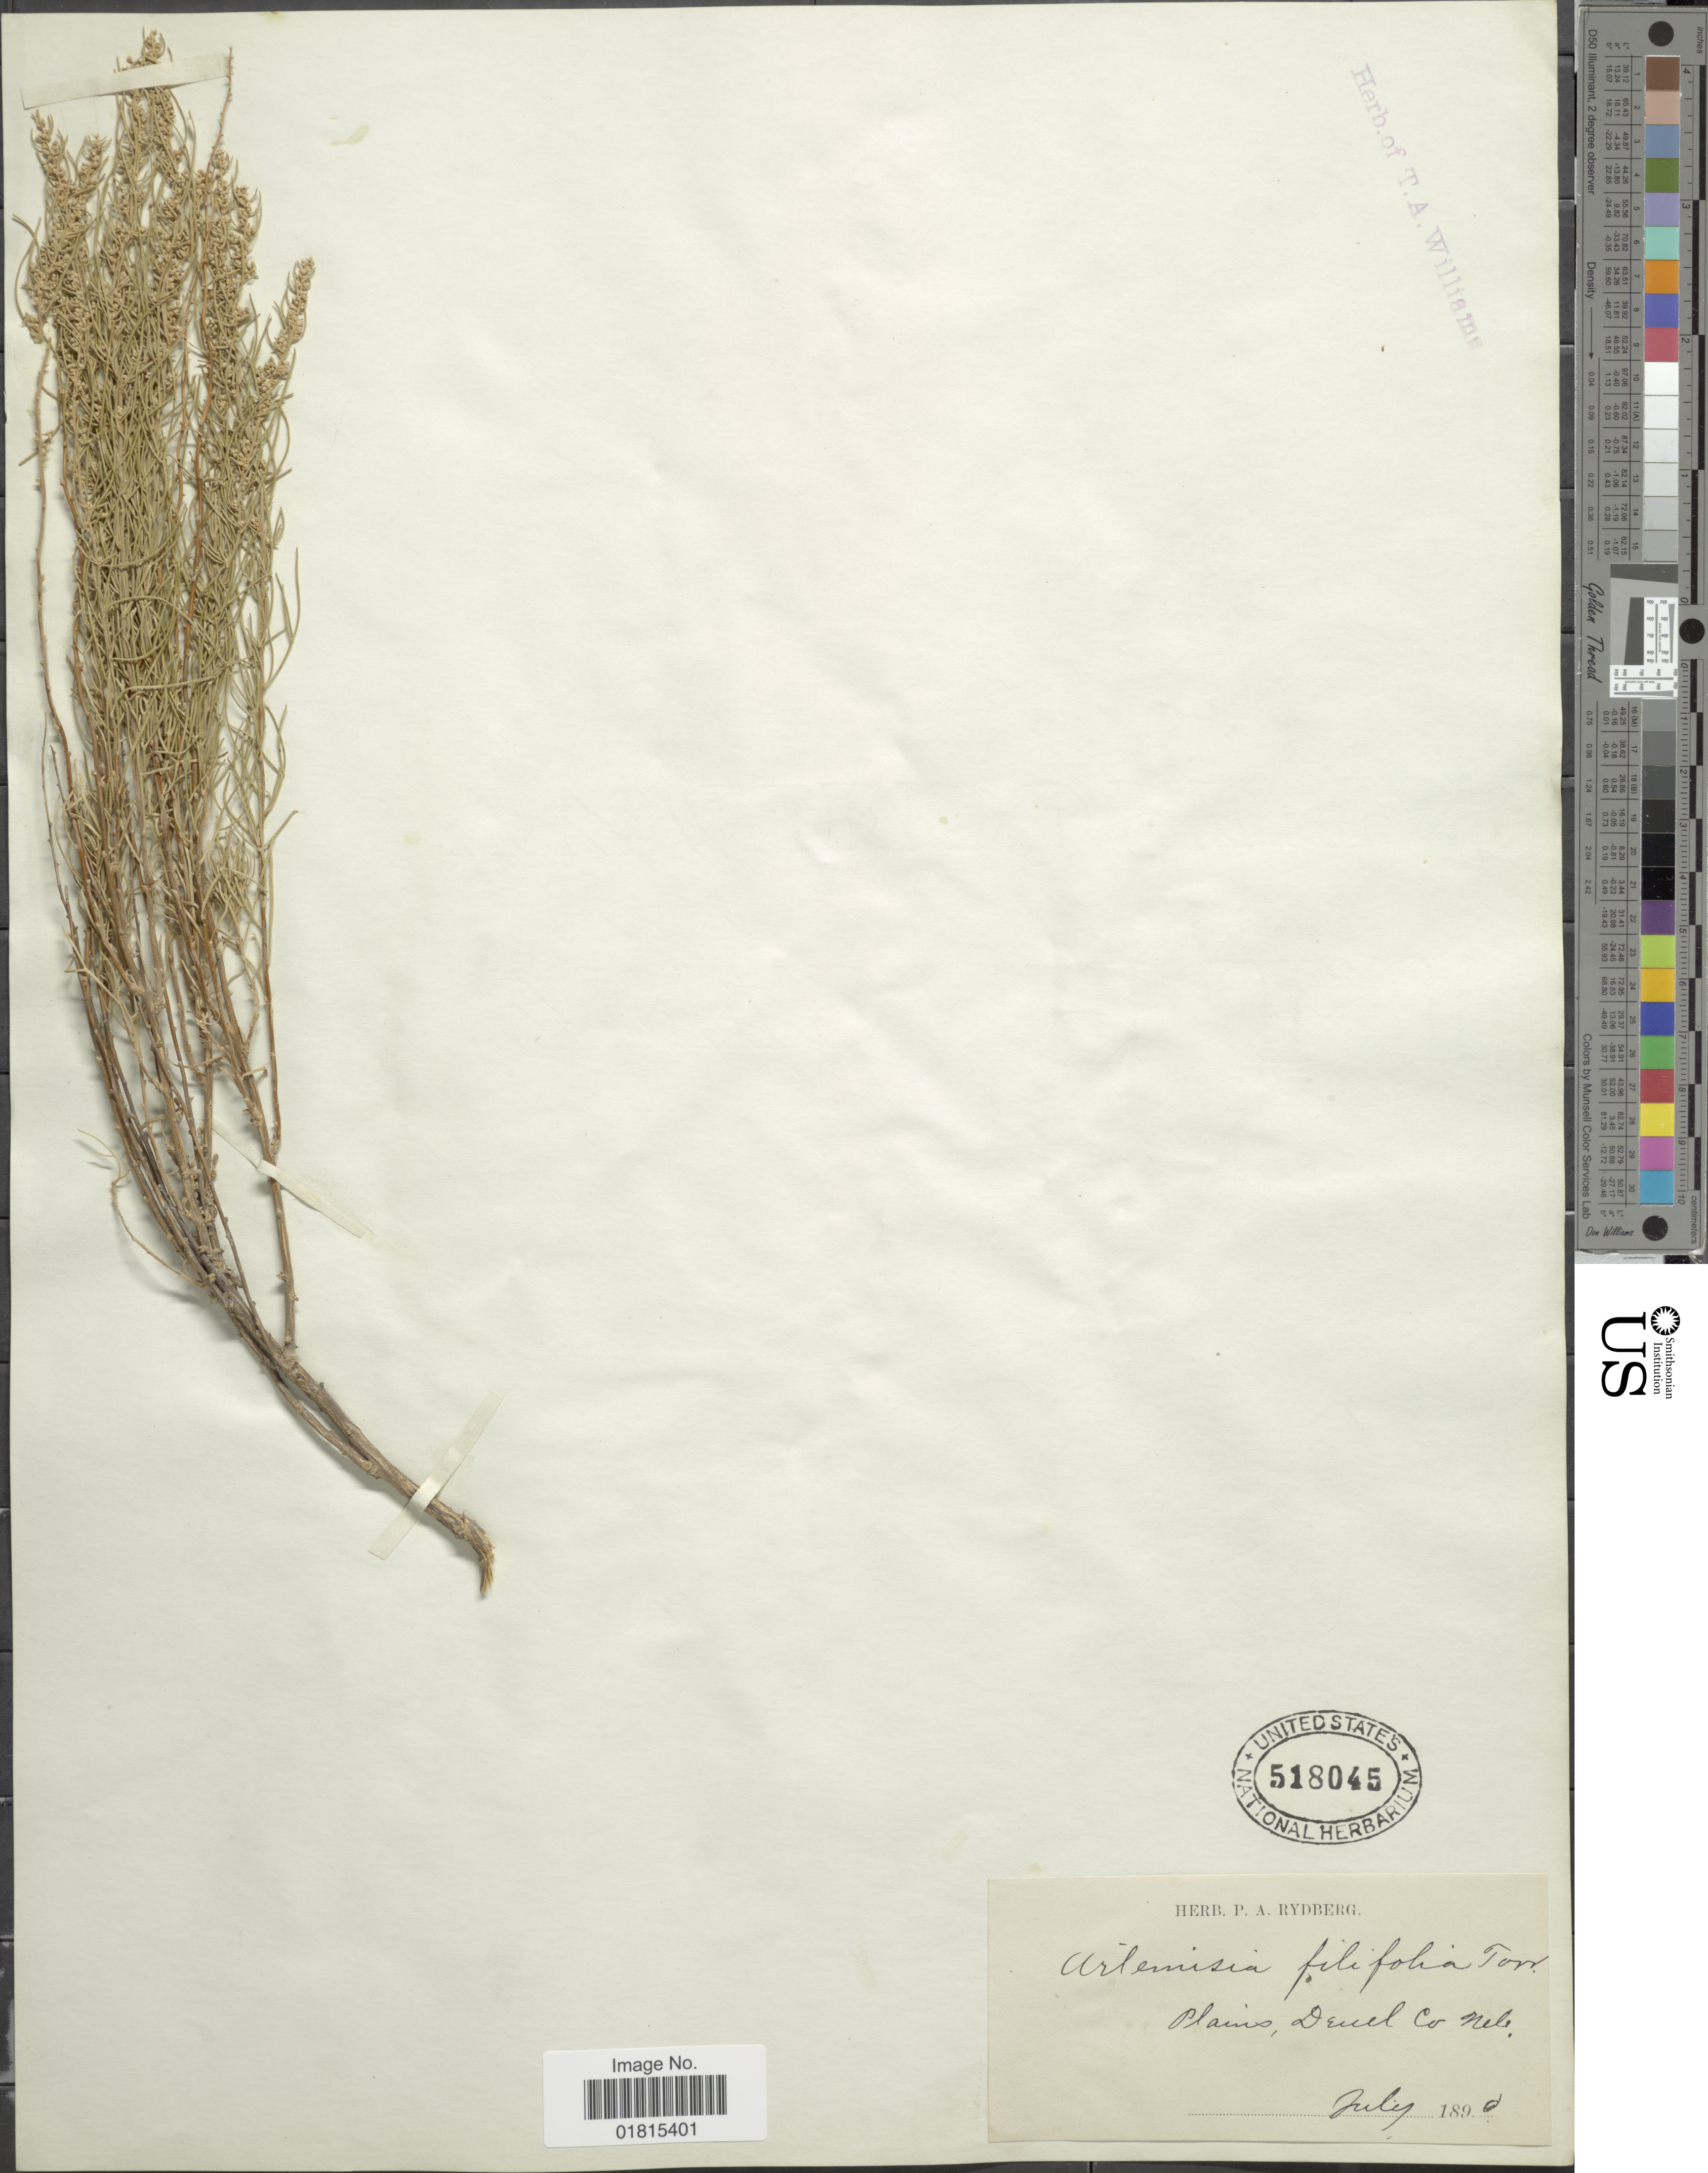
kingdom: Plantae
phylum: Tracheophyta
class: Magnoliopsida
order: Asterales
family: Asteraceae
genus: Artemisia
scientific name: Artemisia filifolia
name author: Torr.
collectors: ex herb. P. A. Rydberg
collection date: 1890-07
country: United States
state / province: Nebraska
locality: Plains, Deuel Co. Neb.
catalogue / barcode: US 518045